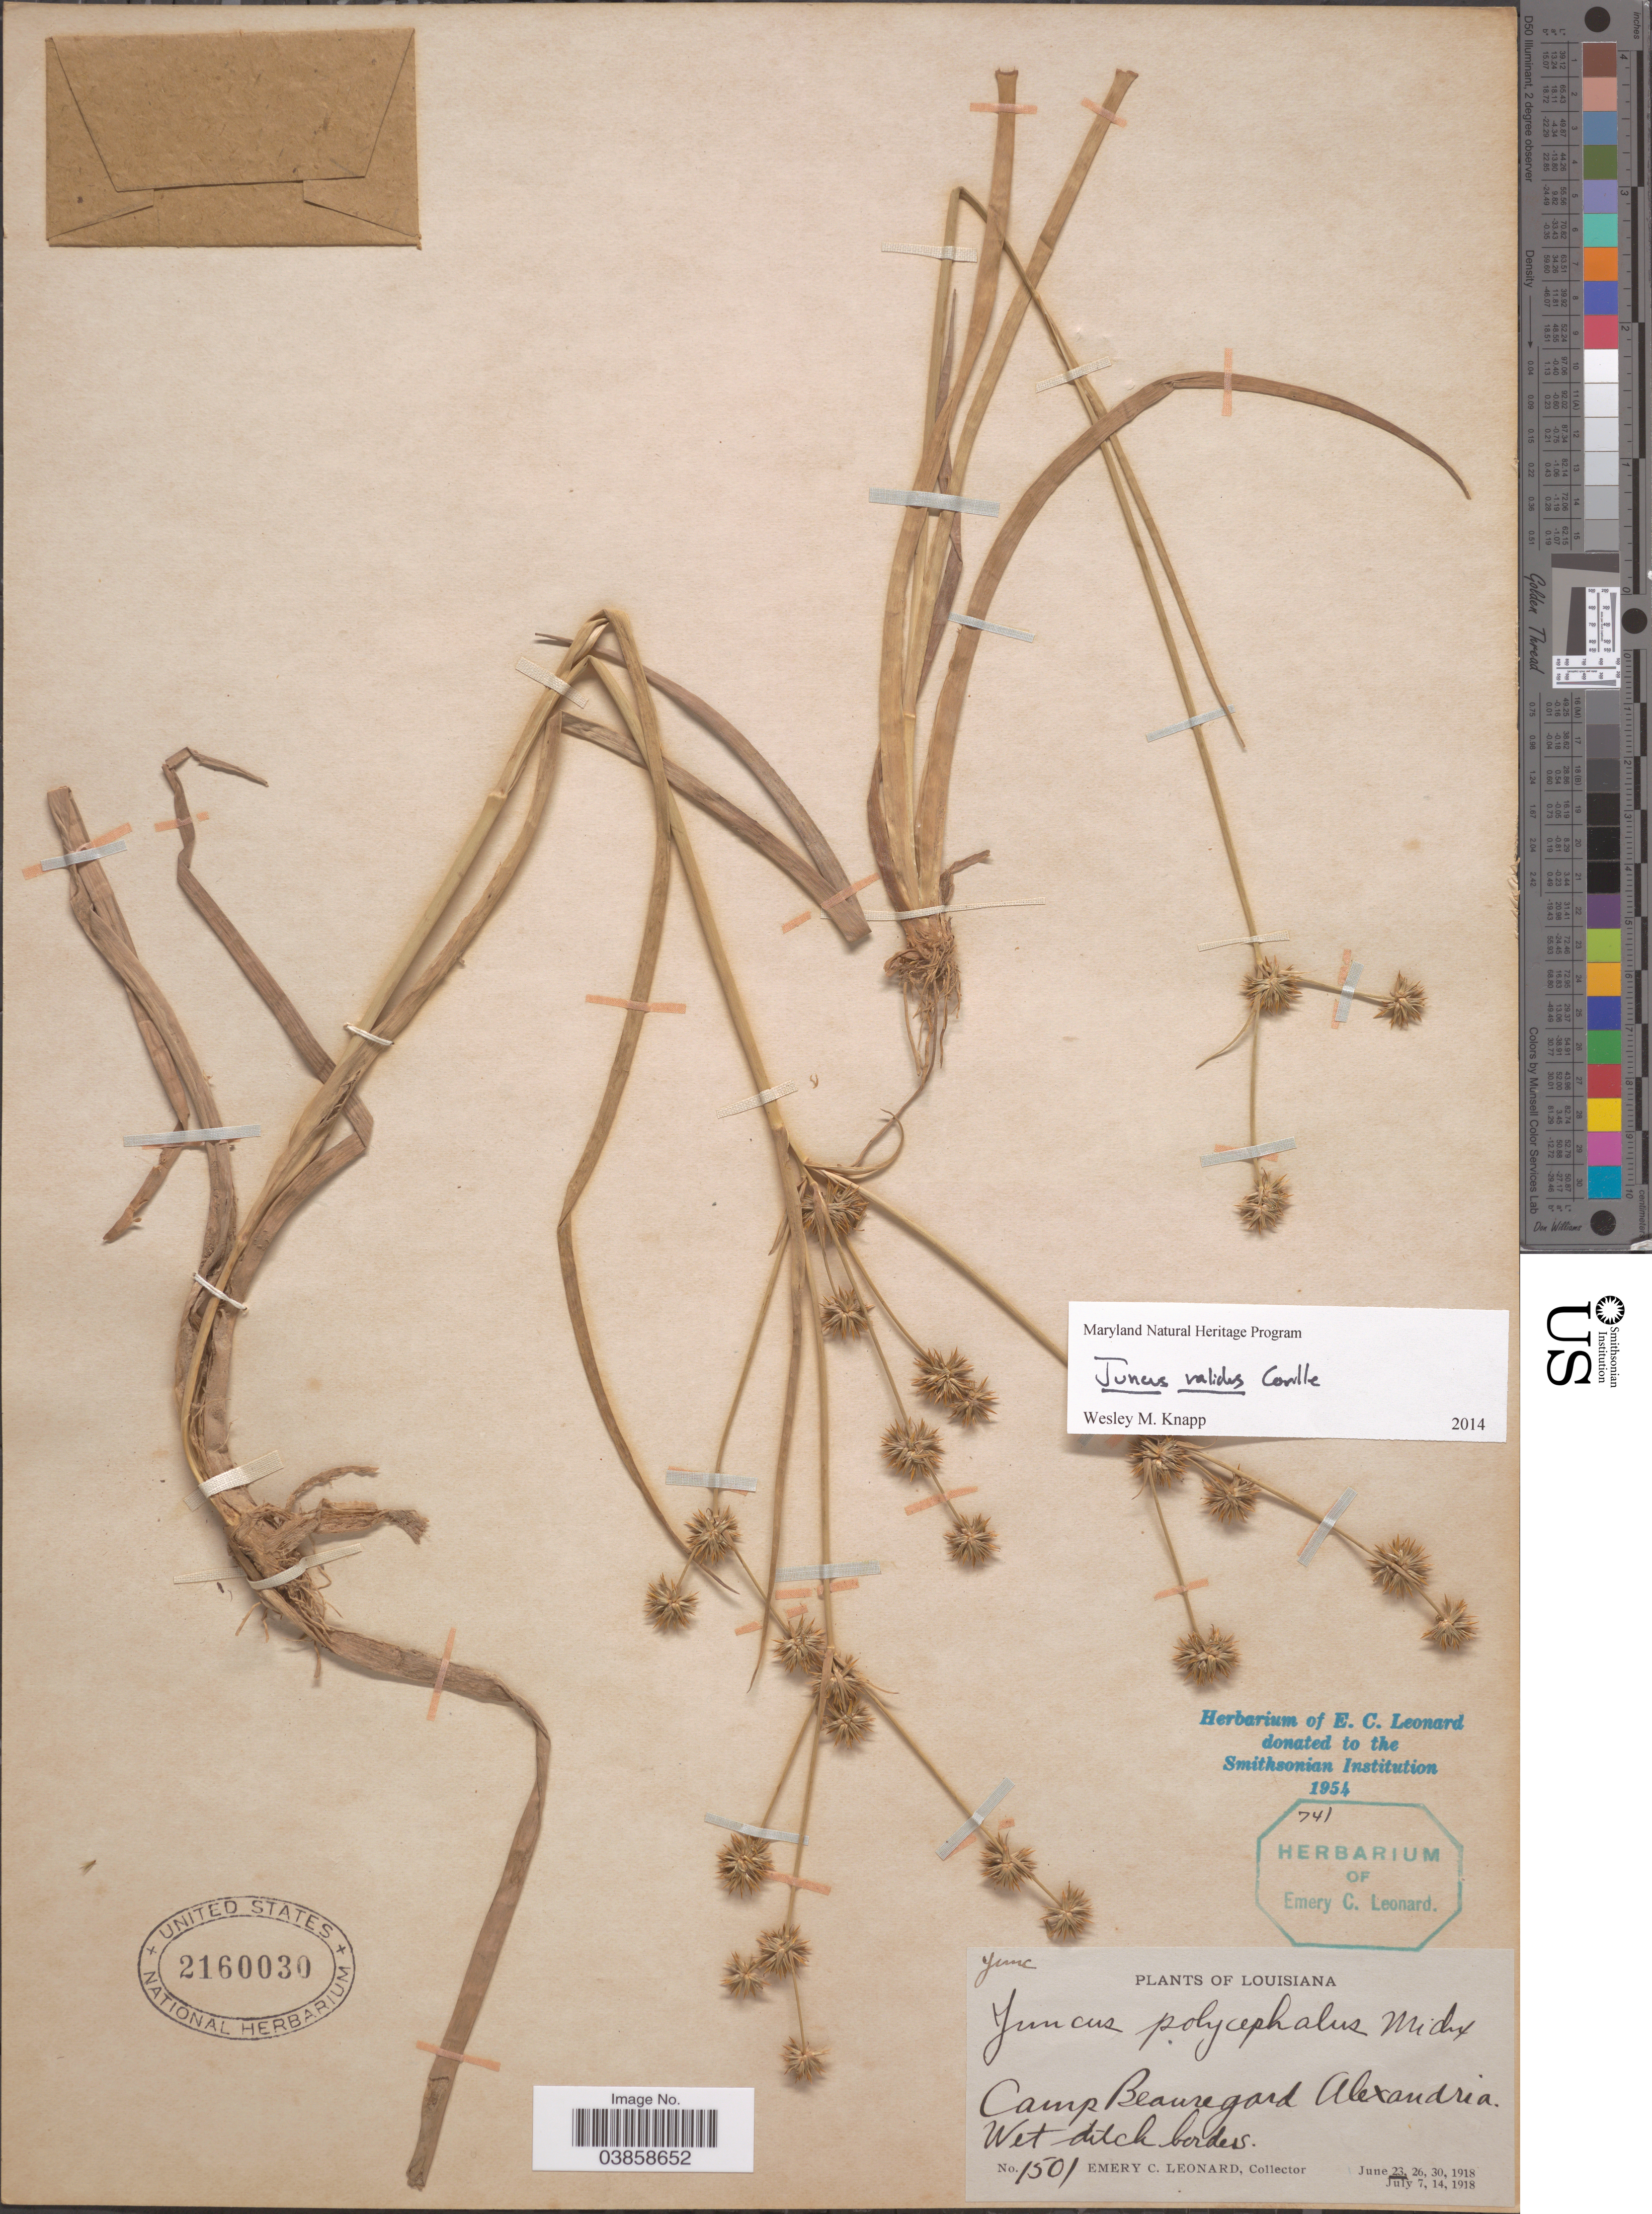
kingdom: Plantae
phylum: Tracheophyta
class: Liliopsida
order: Poales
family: Juncaceae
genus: Juncus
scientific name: Juncus validus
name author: Coville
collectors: E. C. Leonard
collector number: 1501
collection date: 1918-06-23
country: United States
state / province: Louisiana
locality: Camp Beauregard Alexandria.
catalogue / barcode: US 2160030